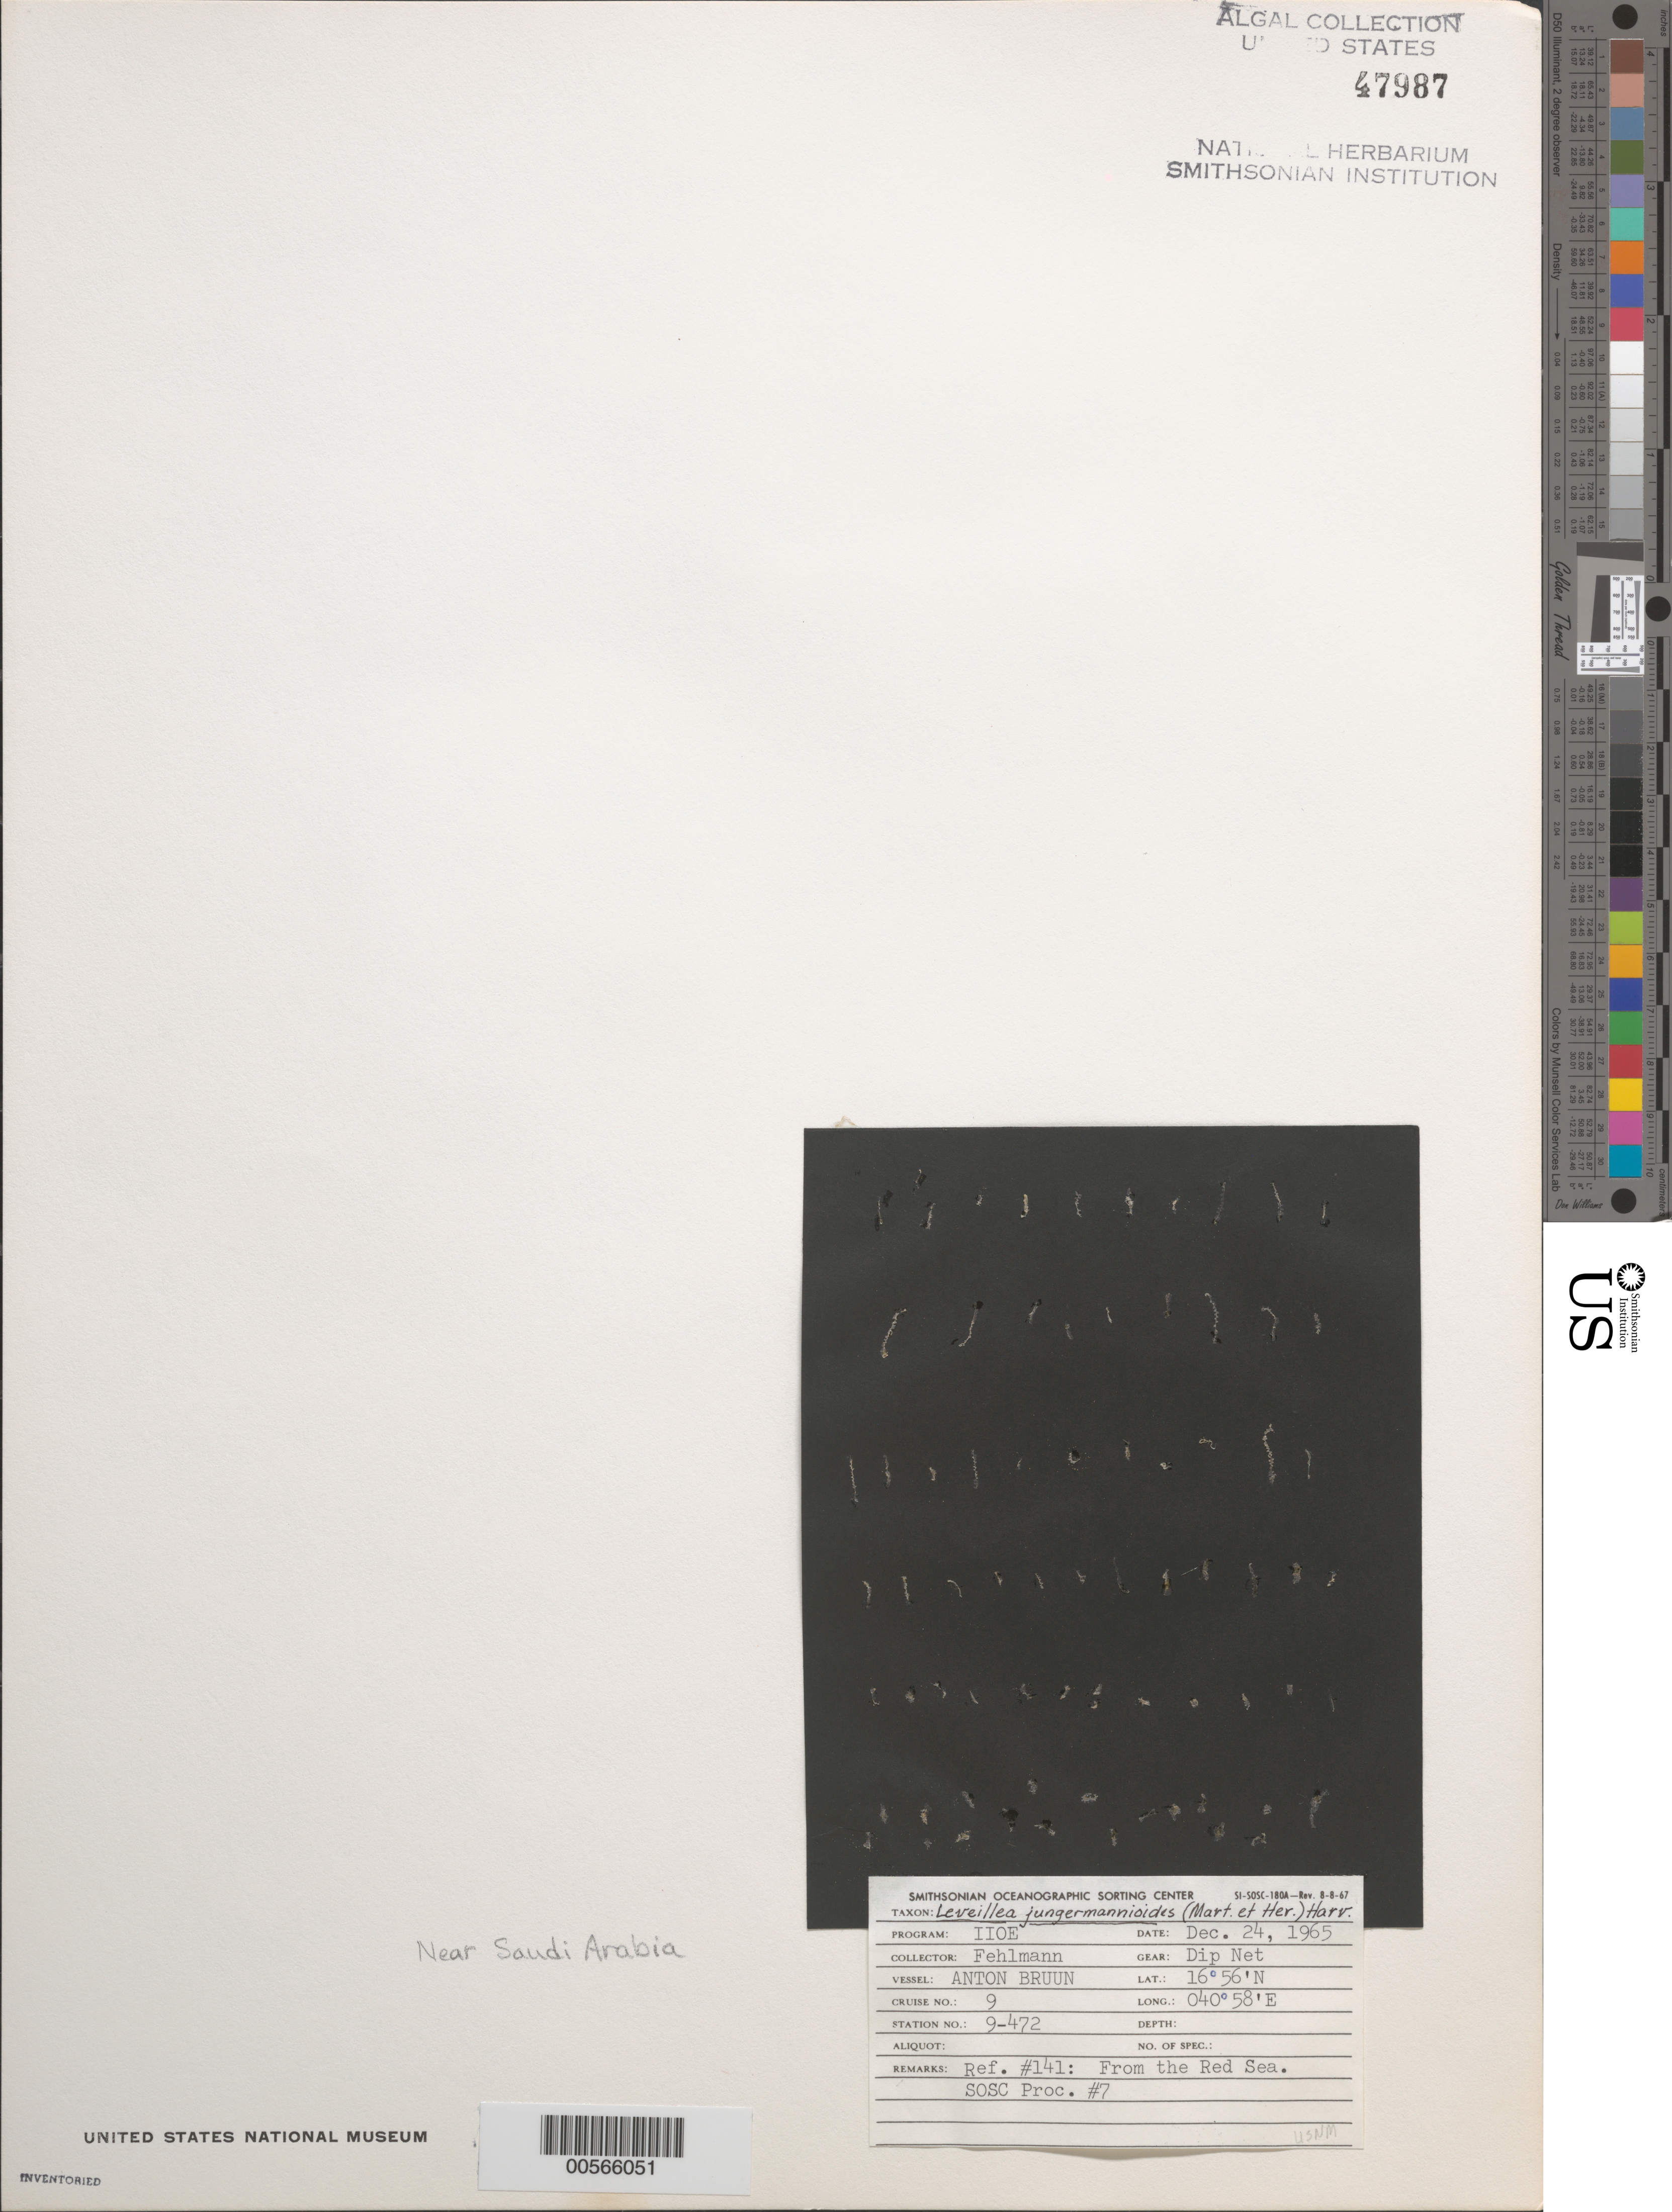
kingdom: Plantae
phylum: Rhodophyta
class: Florideophyceae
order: Ceramiales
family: Rhodomelaceae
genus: Leveillea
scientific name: Leveillea jungermannioides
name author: (Hering & G. Martens in G. Martens & Hering) Harv.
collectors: H. Fehlmann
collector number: Station 9-472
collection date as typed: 24 Dec 1965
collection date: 1965-12-24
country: Saudi Arabia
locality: Red sea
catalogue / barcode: US 47987